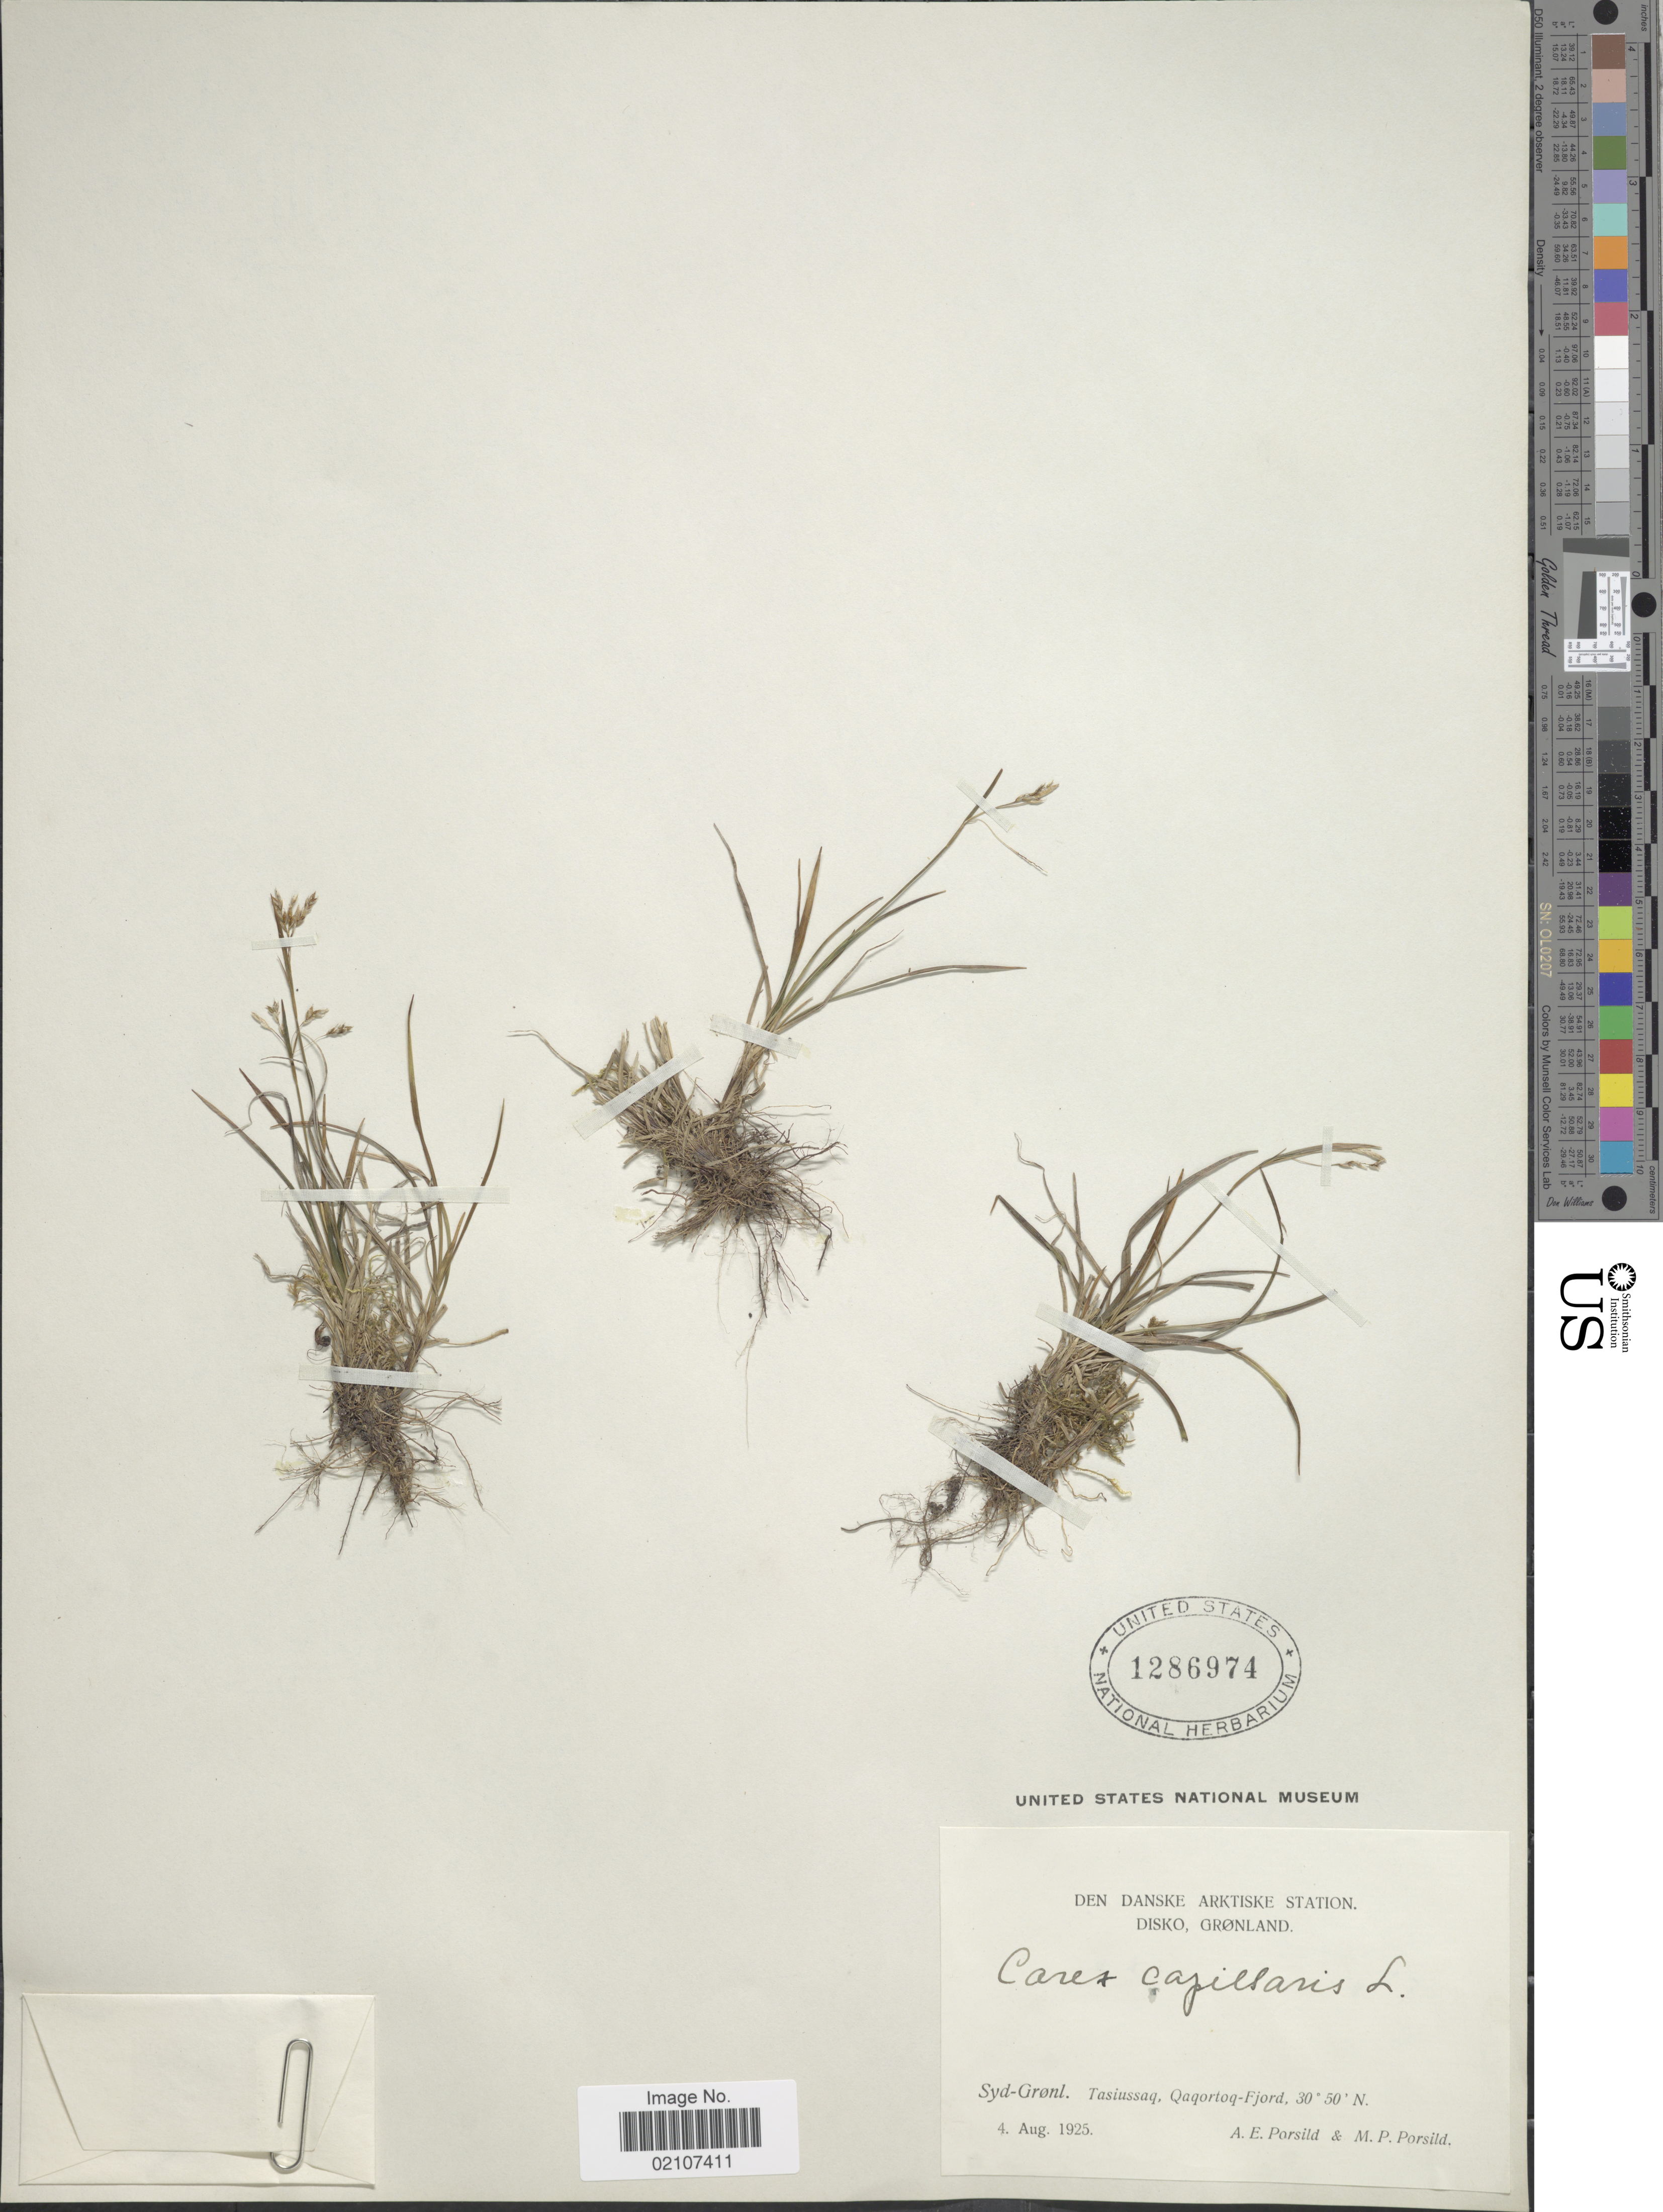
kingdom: Plantae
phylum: Tracheophyta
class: Liliopsida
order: Poales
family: Cyperaceae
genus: Carex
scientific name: Carex capillaris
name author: L.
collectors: A. E. Porsild & M. P. Porsild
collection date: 1925-08-04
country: Greenland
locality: Den Danske Arktiske Station, Disko, Syd-Grønl. Tasiussaq, Qaqortoq-Fjord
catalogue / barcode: US 1286974